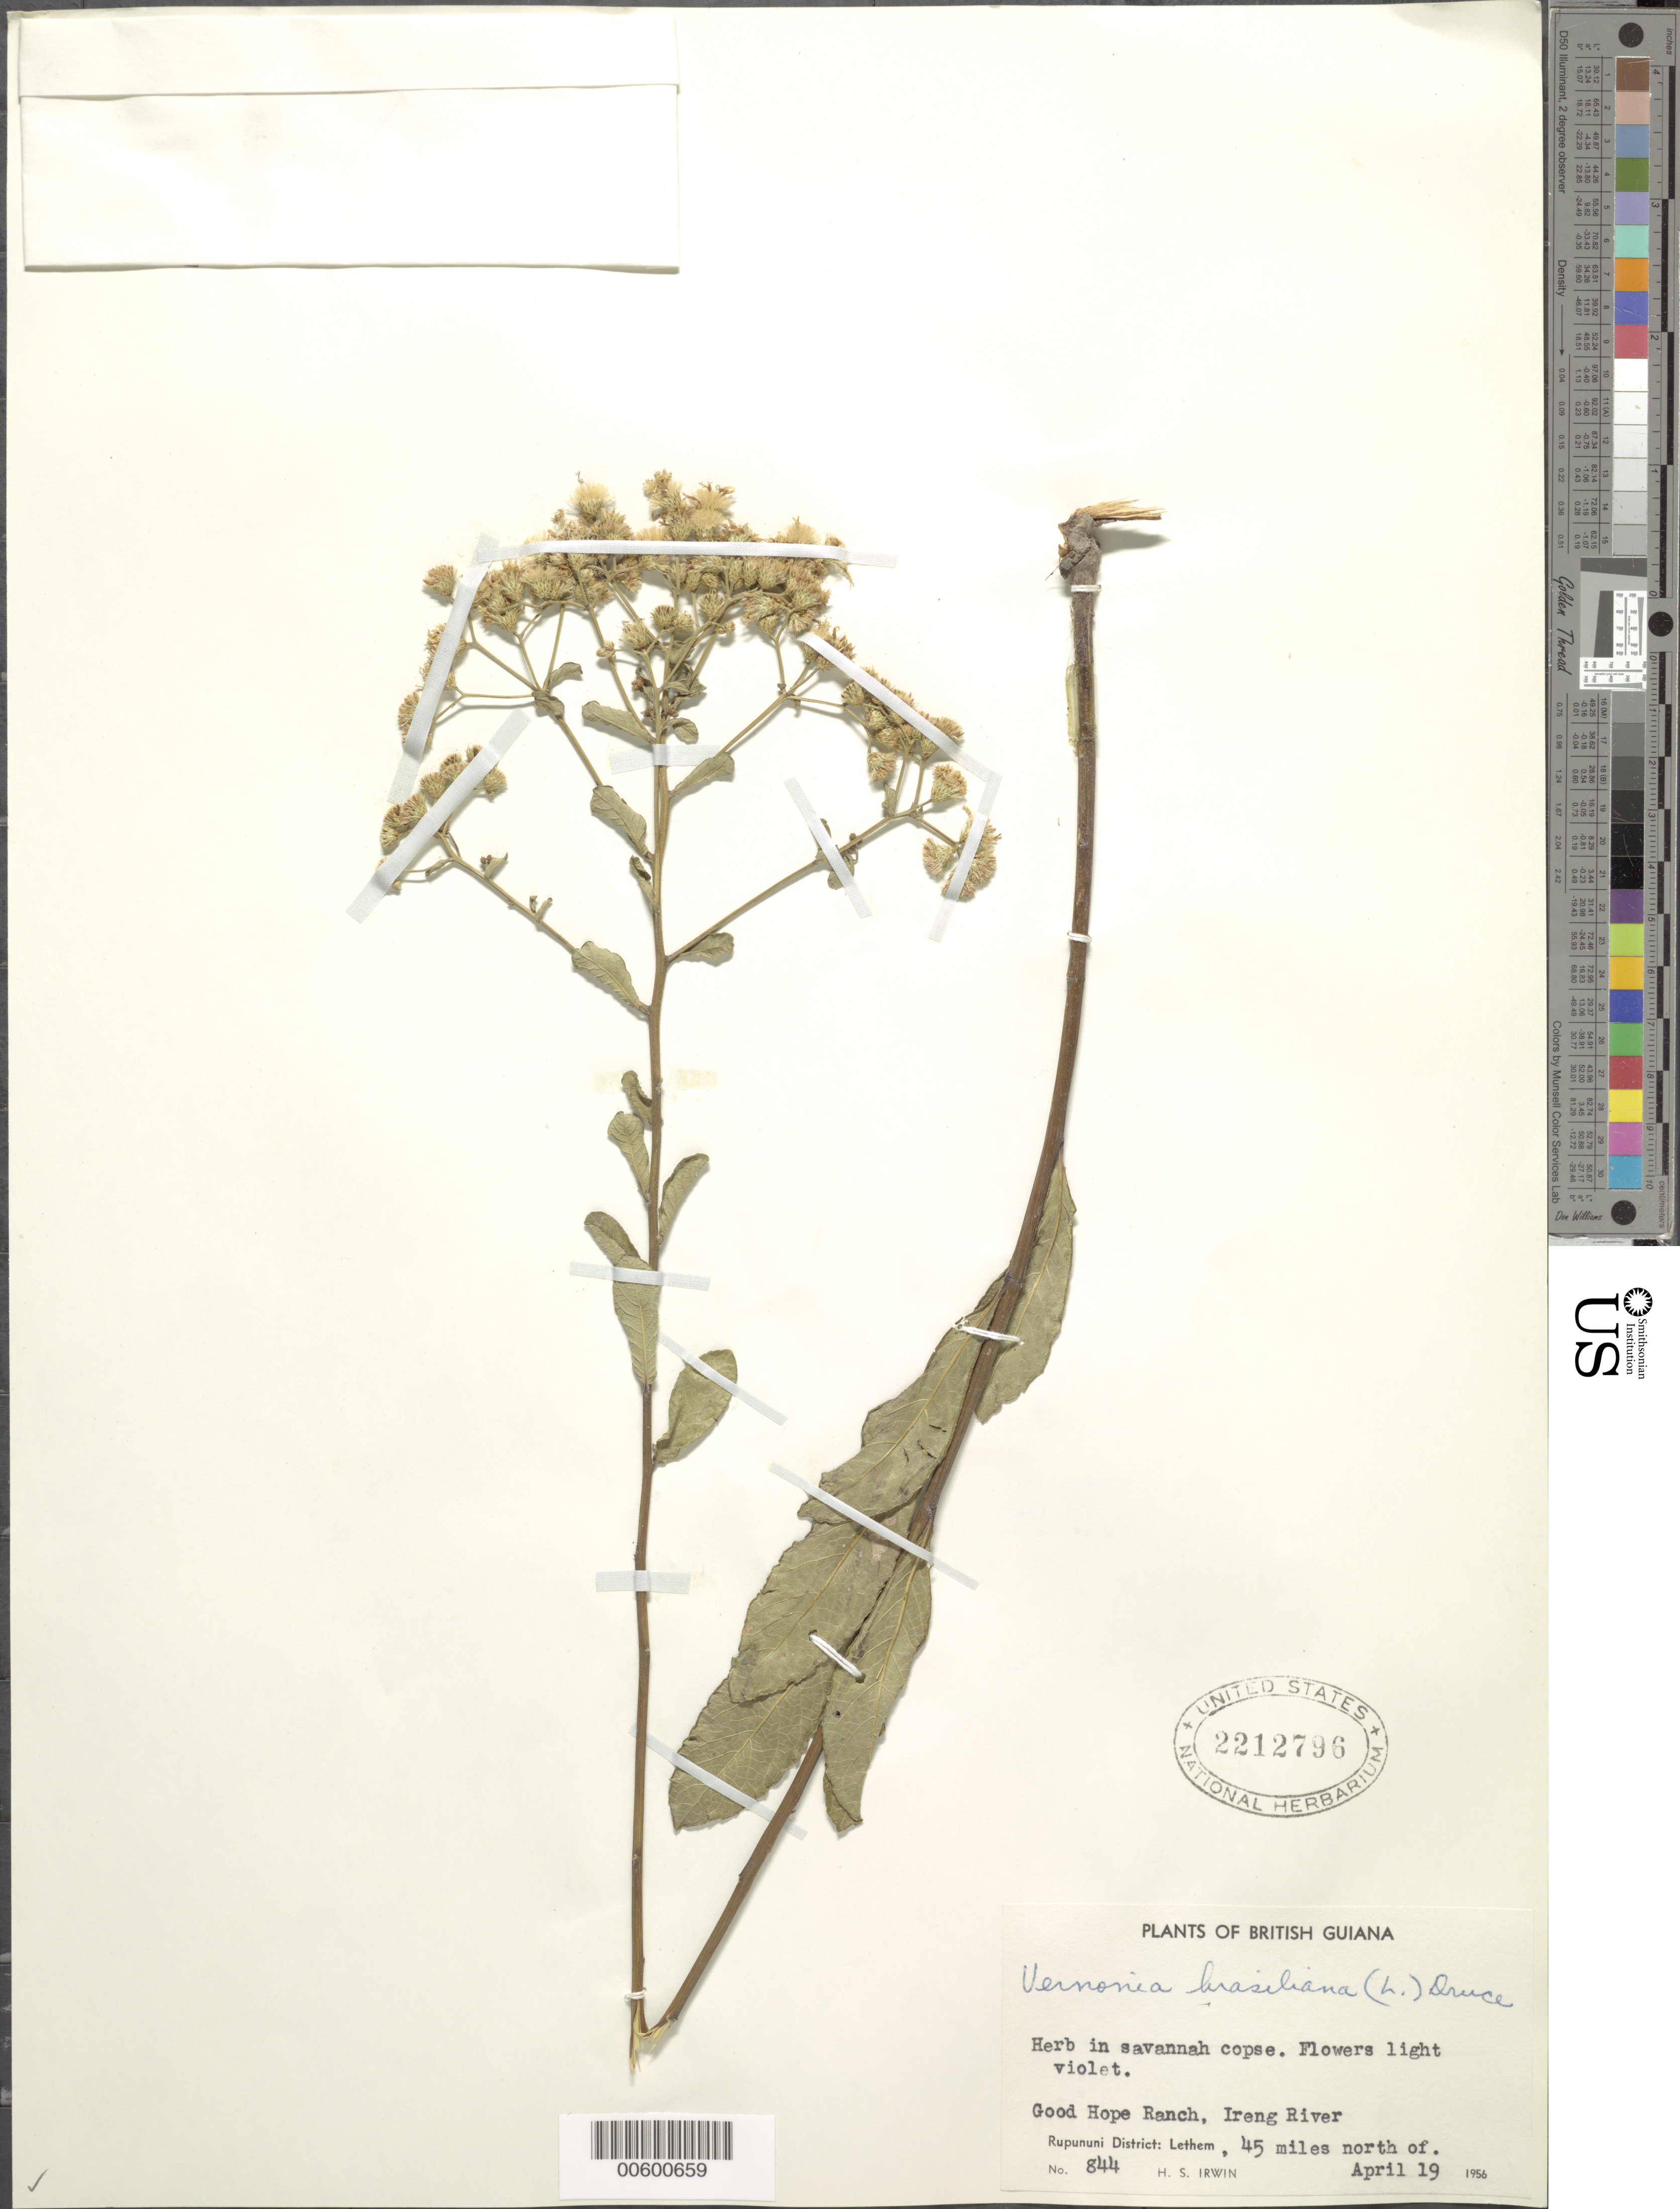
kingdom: Plantae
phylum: Tracheophyta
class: Magnoliopsida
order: Asterales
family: Asteraceae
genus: Vernonia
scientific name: Vernonia brasiliana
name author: (L.) Druce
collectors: H. Irwin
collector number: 844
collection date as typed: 19-Apr-56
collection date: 1956-04-19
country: Guyana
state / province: U. Takutu-U. Essequibo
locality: Good Hope Ranch, 45 mi. N of Lethem, east bank of Takutu R.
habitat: Savanna copse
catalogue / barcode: US 2212796